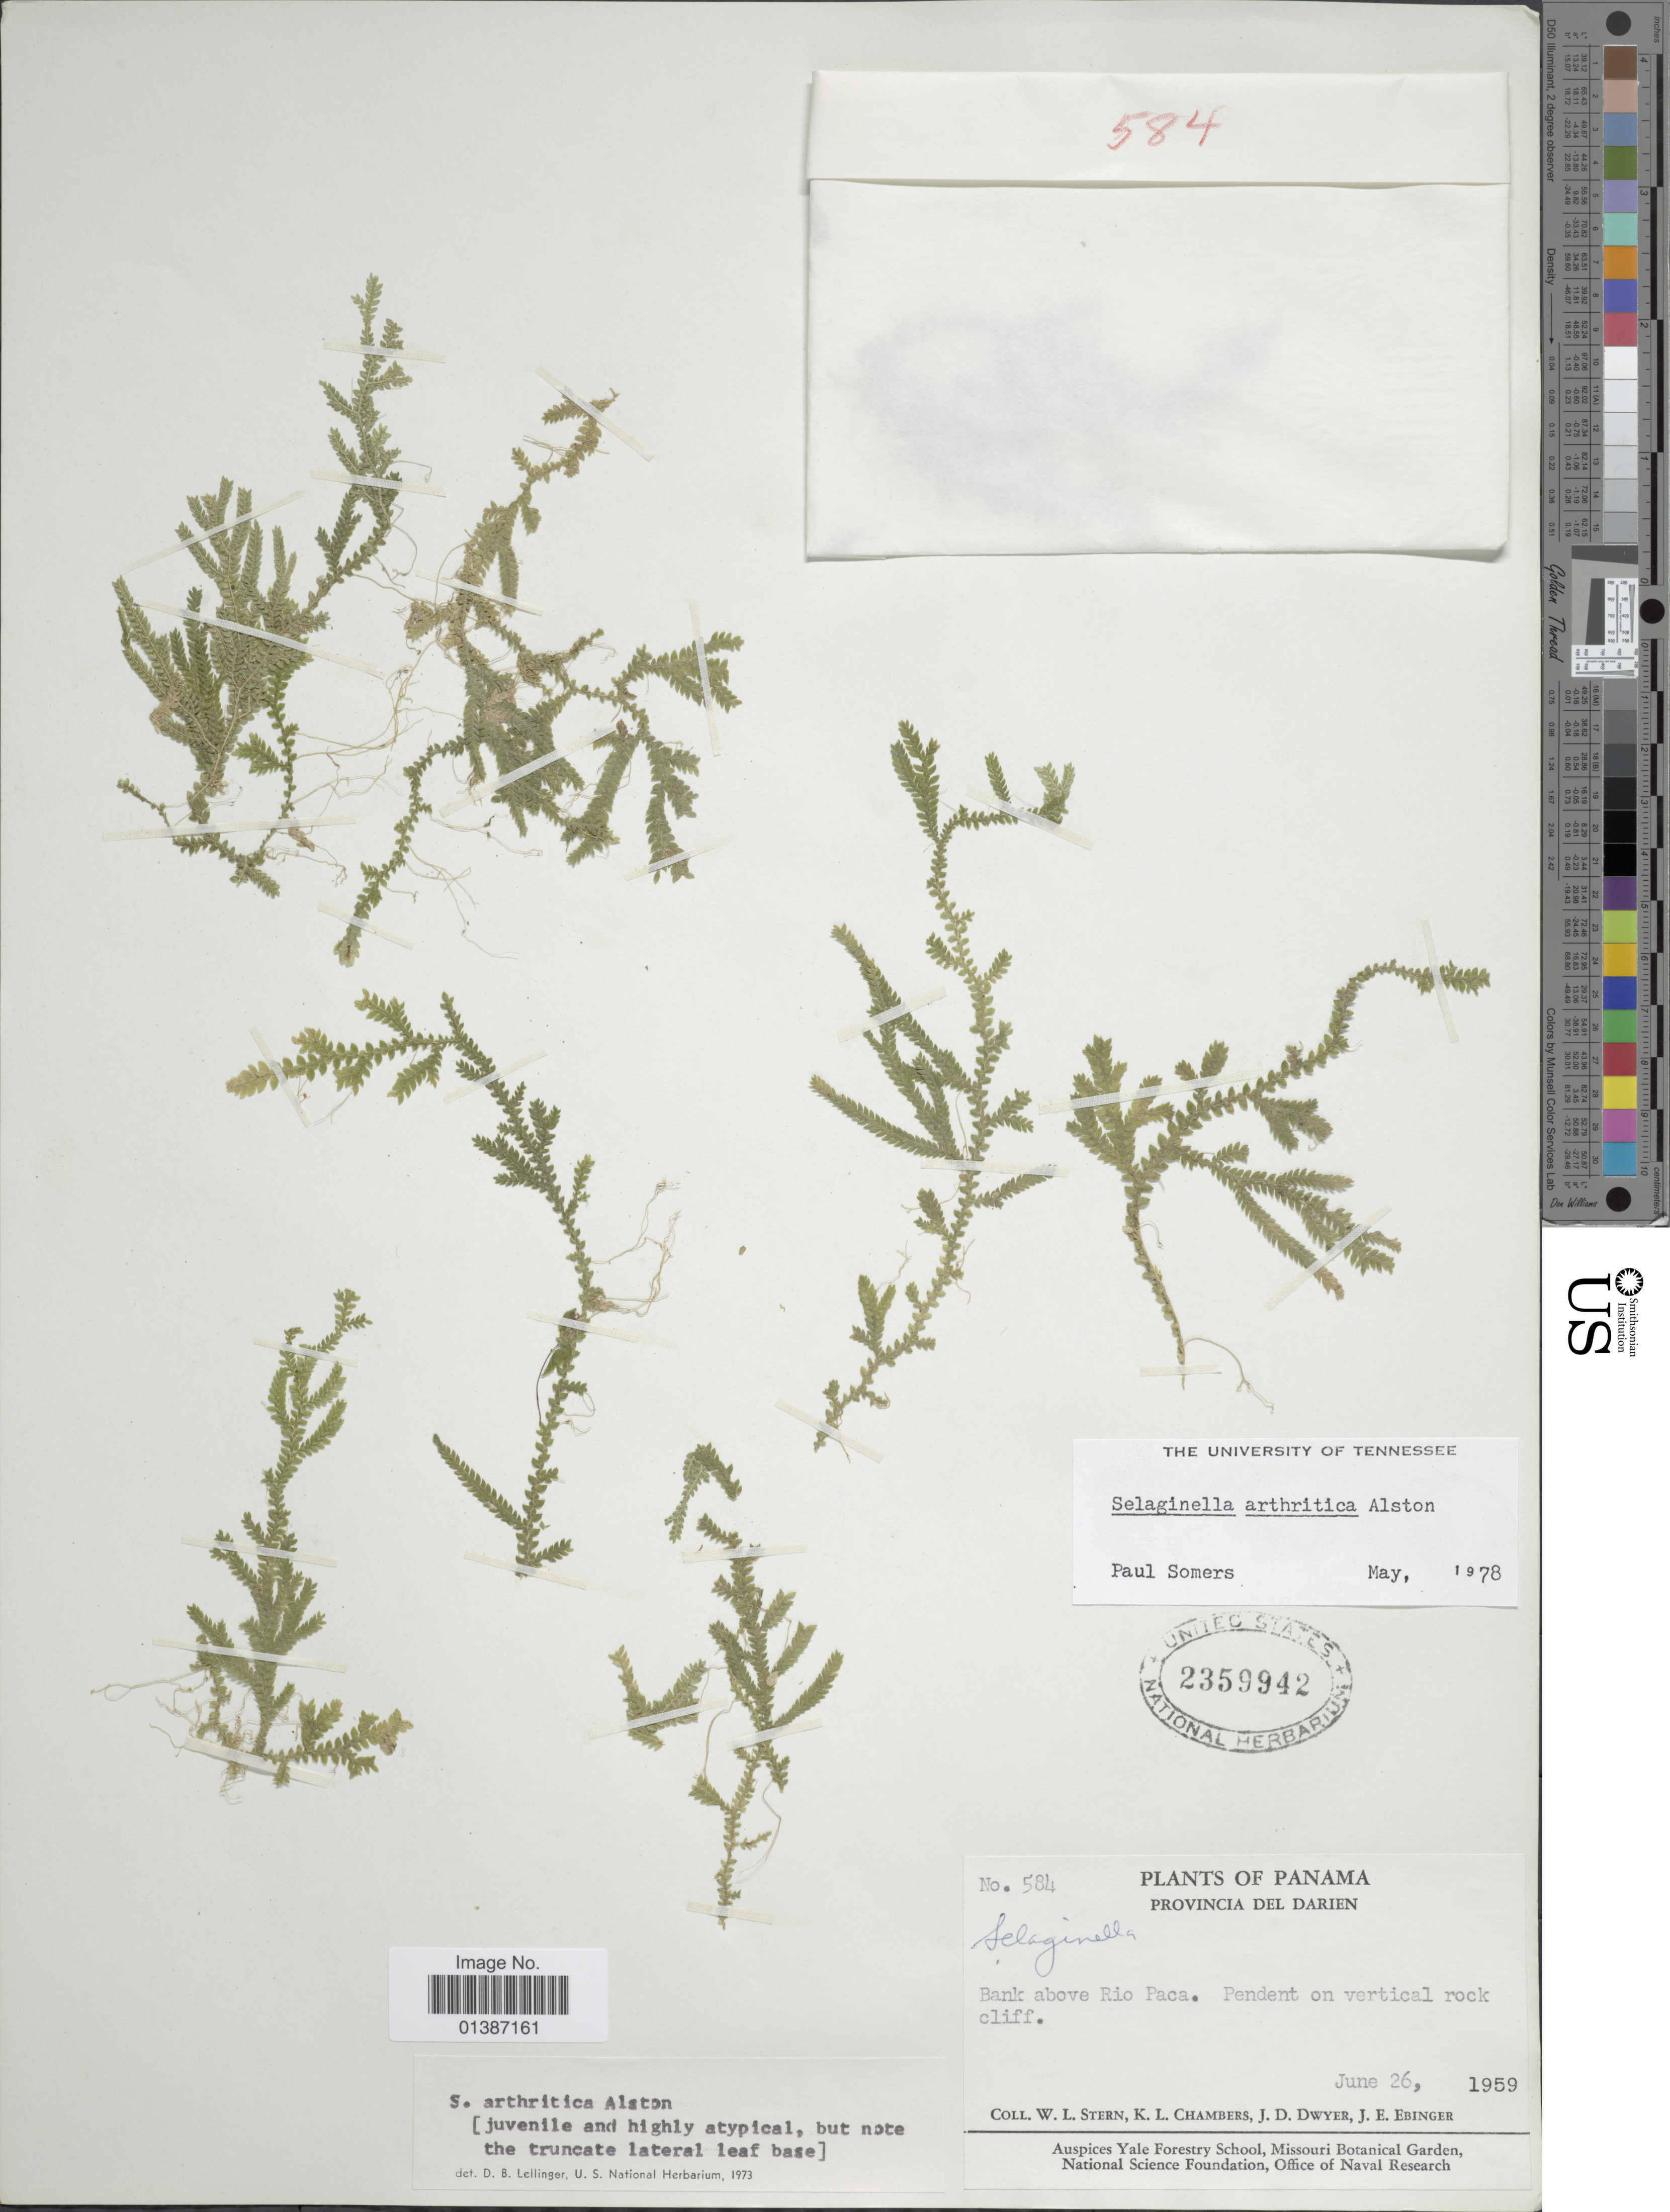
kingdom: Plantae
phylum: Tracheophyta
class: Lycopodiopsida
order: Selaginellales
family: Selaginellaceae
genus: Selaginella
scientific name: Selaginella arthritica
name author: Alston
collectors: W. L. Stern, K. Chambers, J. D. Dwyer & J. Ebinger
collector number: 584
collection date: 1959-06-26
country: Panama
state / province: Darién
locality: Provincia del Darien. Bank above Rio Paca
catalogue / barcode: US 2359942